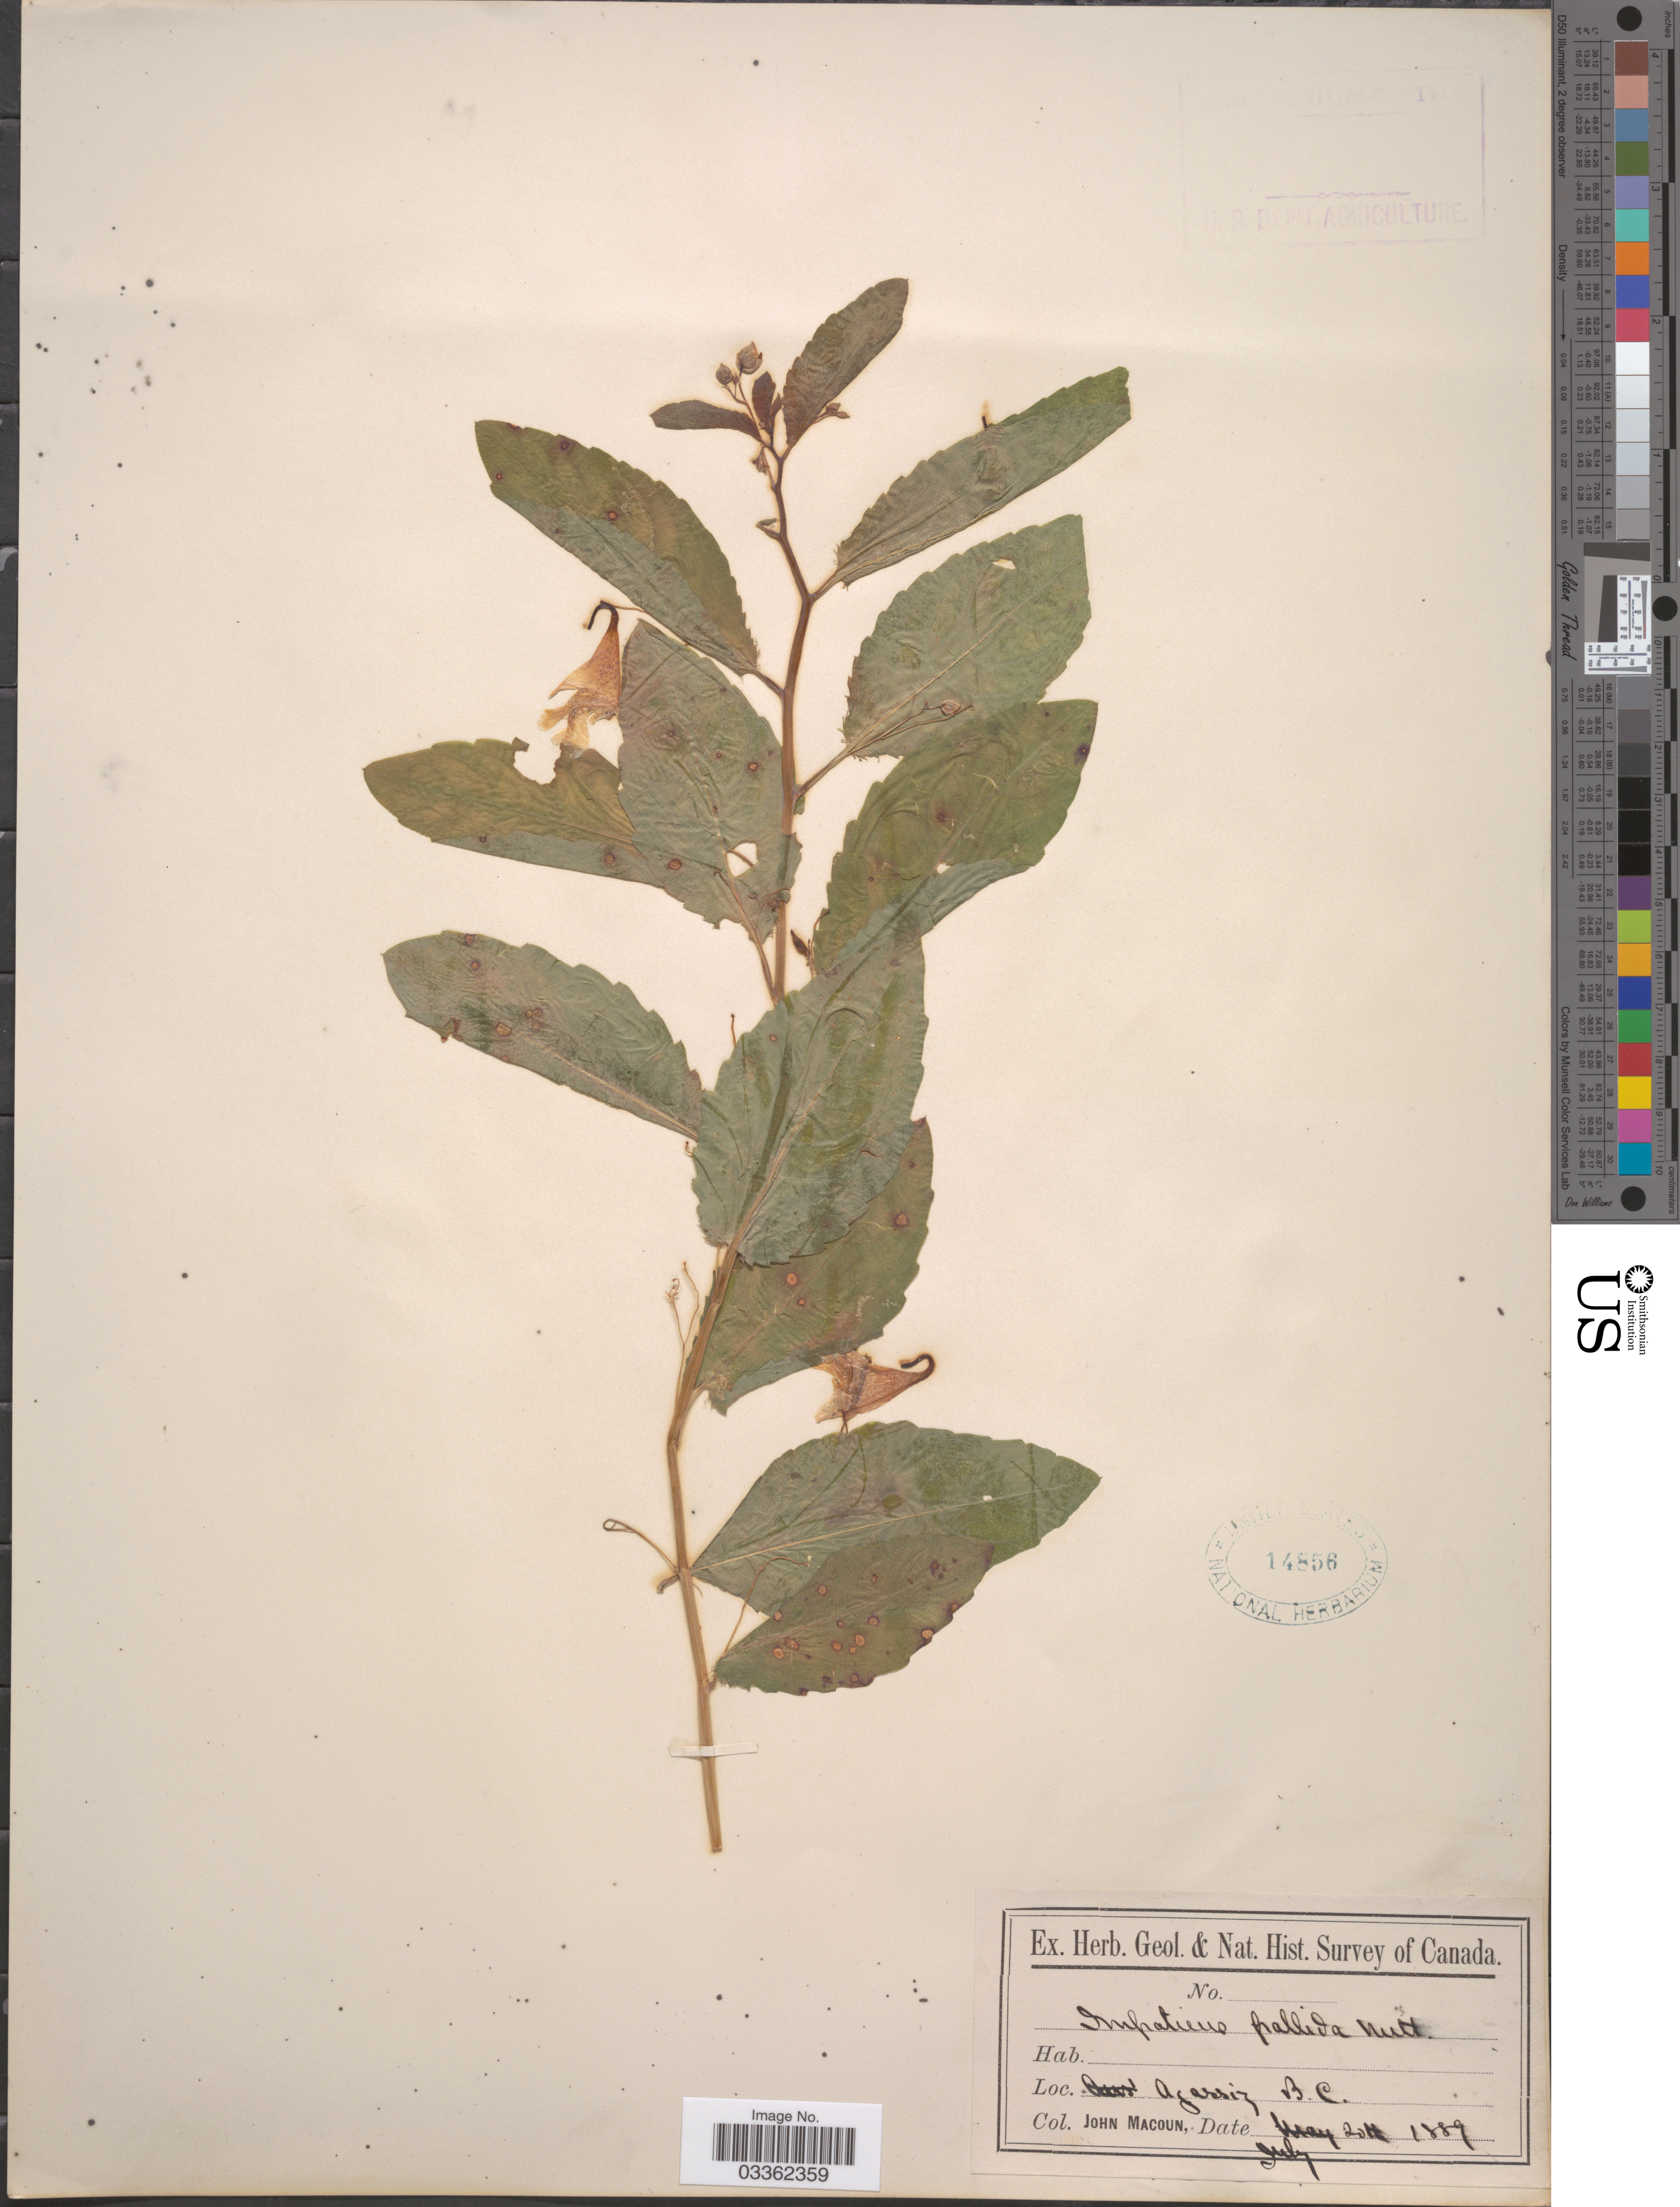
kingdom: Plantae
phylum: Tracheophyta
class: Magnoliopsida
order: Ericales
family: Balsaminaceae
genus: Impatiens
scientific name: Impatiens occidentalis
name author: Rydb.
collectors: J. Macoun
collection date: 1889-07-20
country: Canada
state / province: British Columbia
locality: Agassiz.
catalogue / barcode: US 14856